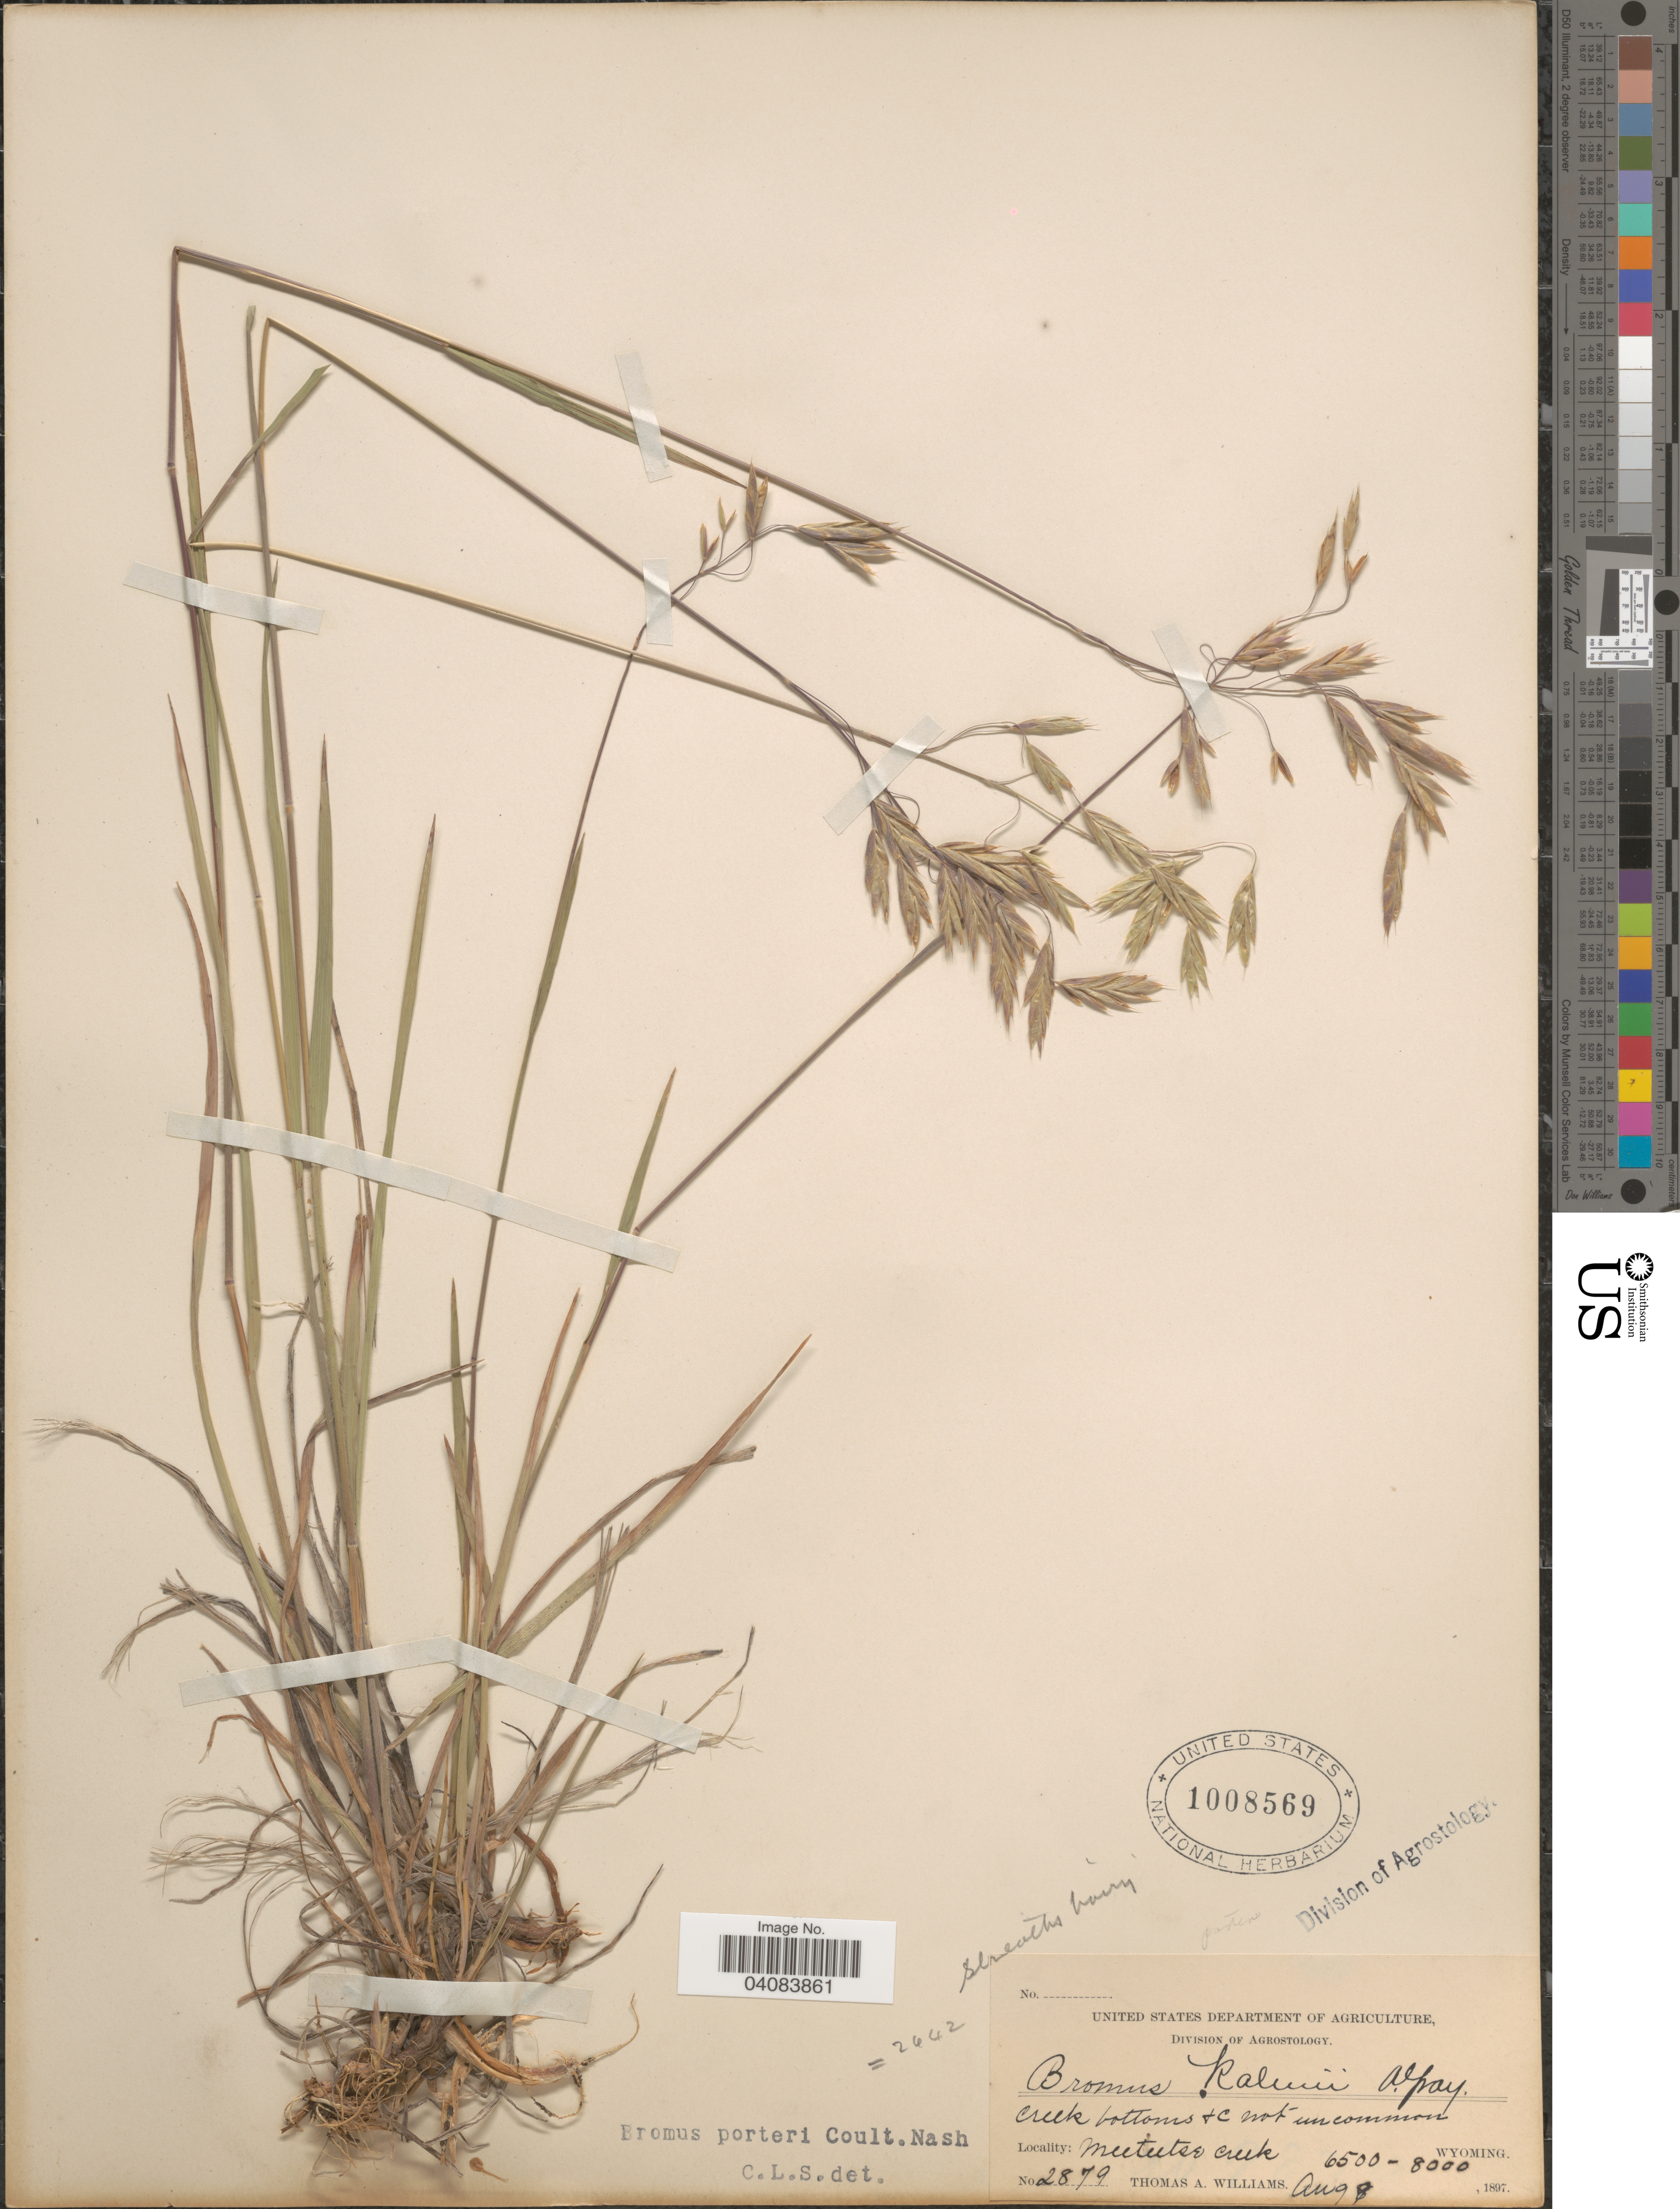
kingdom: Plantae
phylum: Tracheophyta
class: Liliopsida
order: Poales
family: Poaceae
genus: Bromus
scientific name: Bromus porteri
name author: (J.M. Coult.) Nash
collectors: T. A. Williams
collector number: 2879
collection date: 1897-08-08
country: United States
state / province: Wyoming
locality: Meeteetse creek.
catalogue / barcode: US 1008569